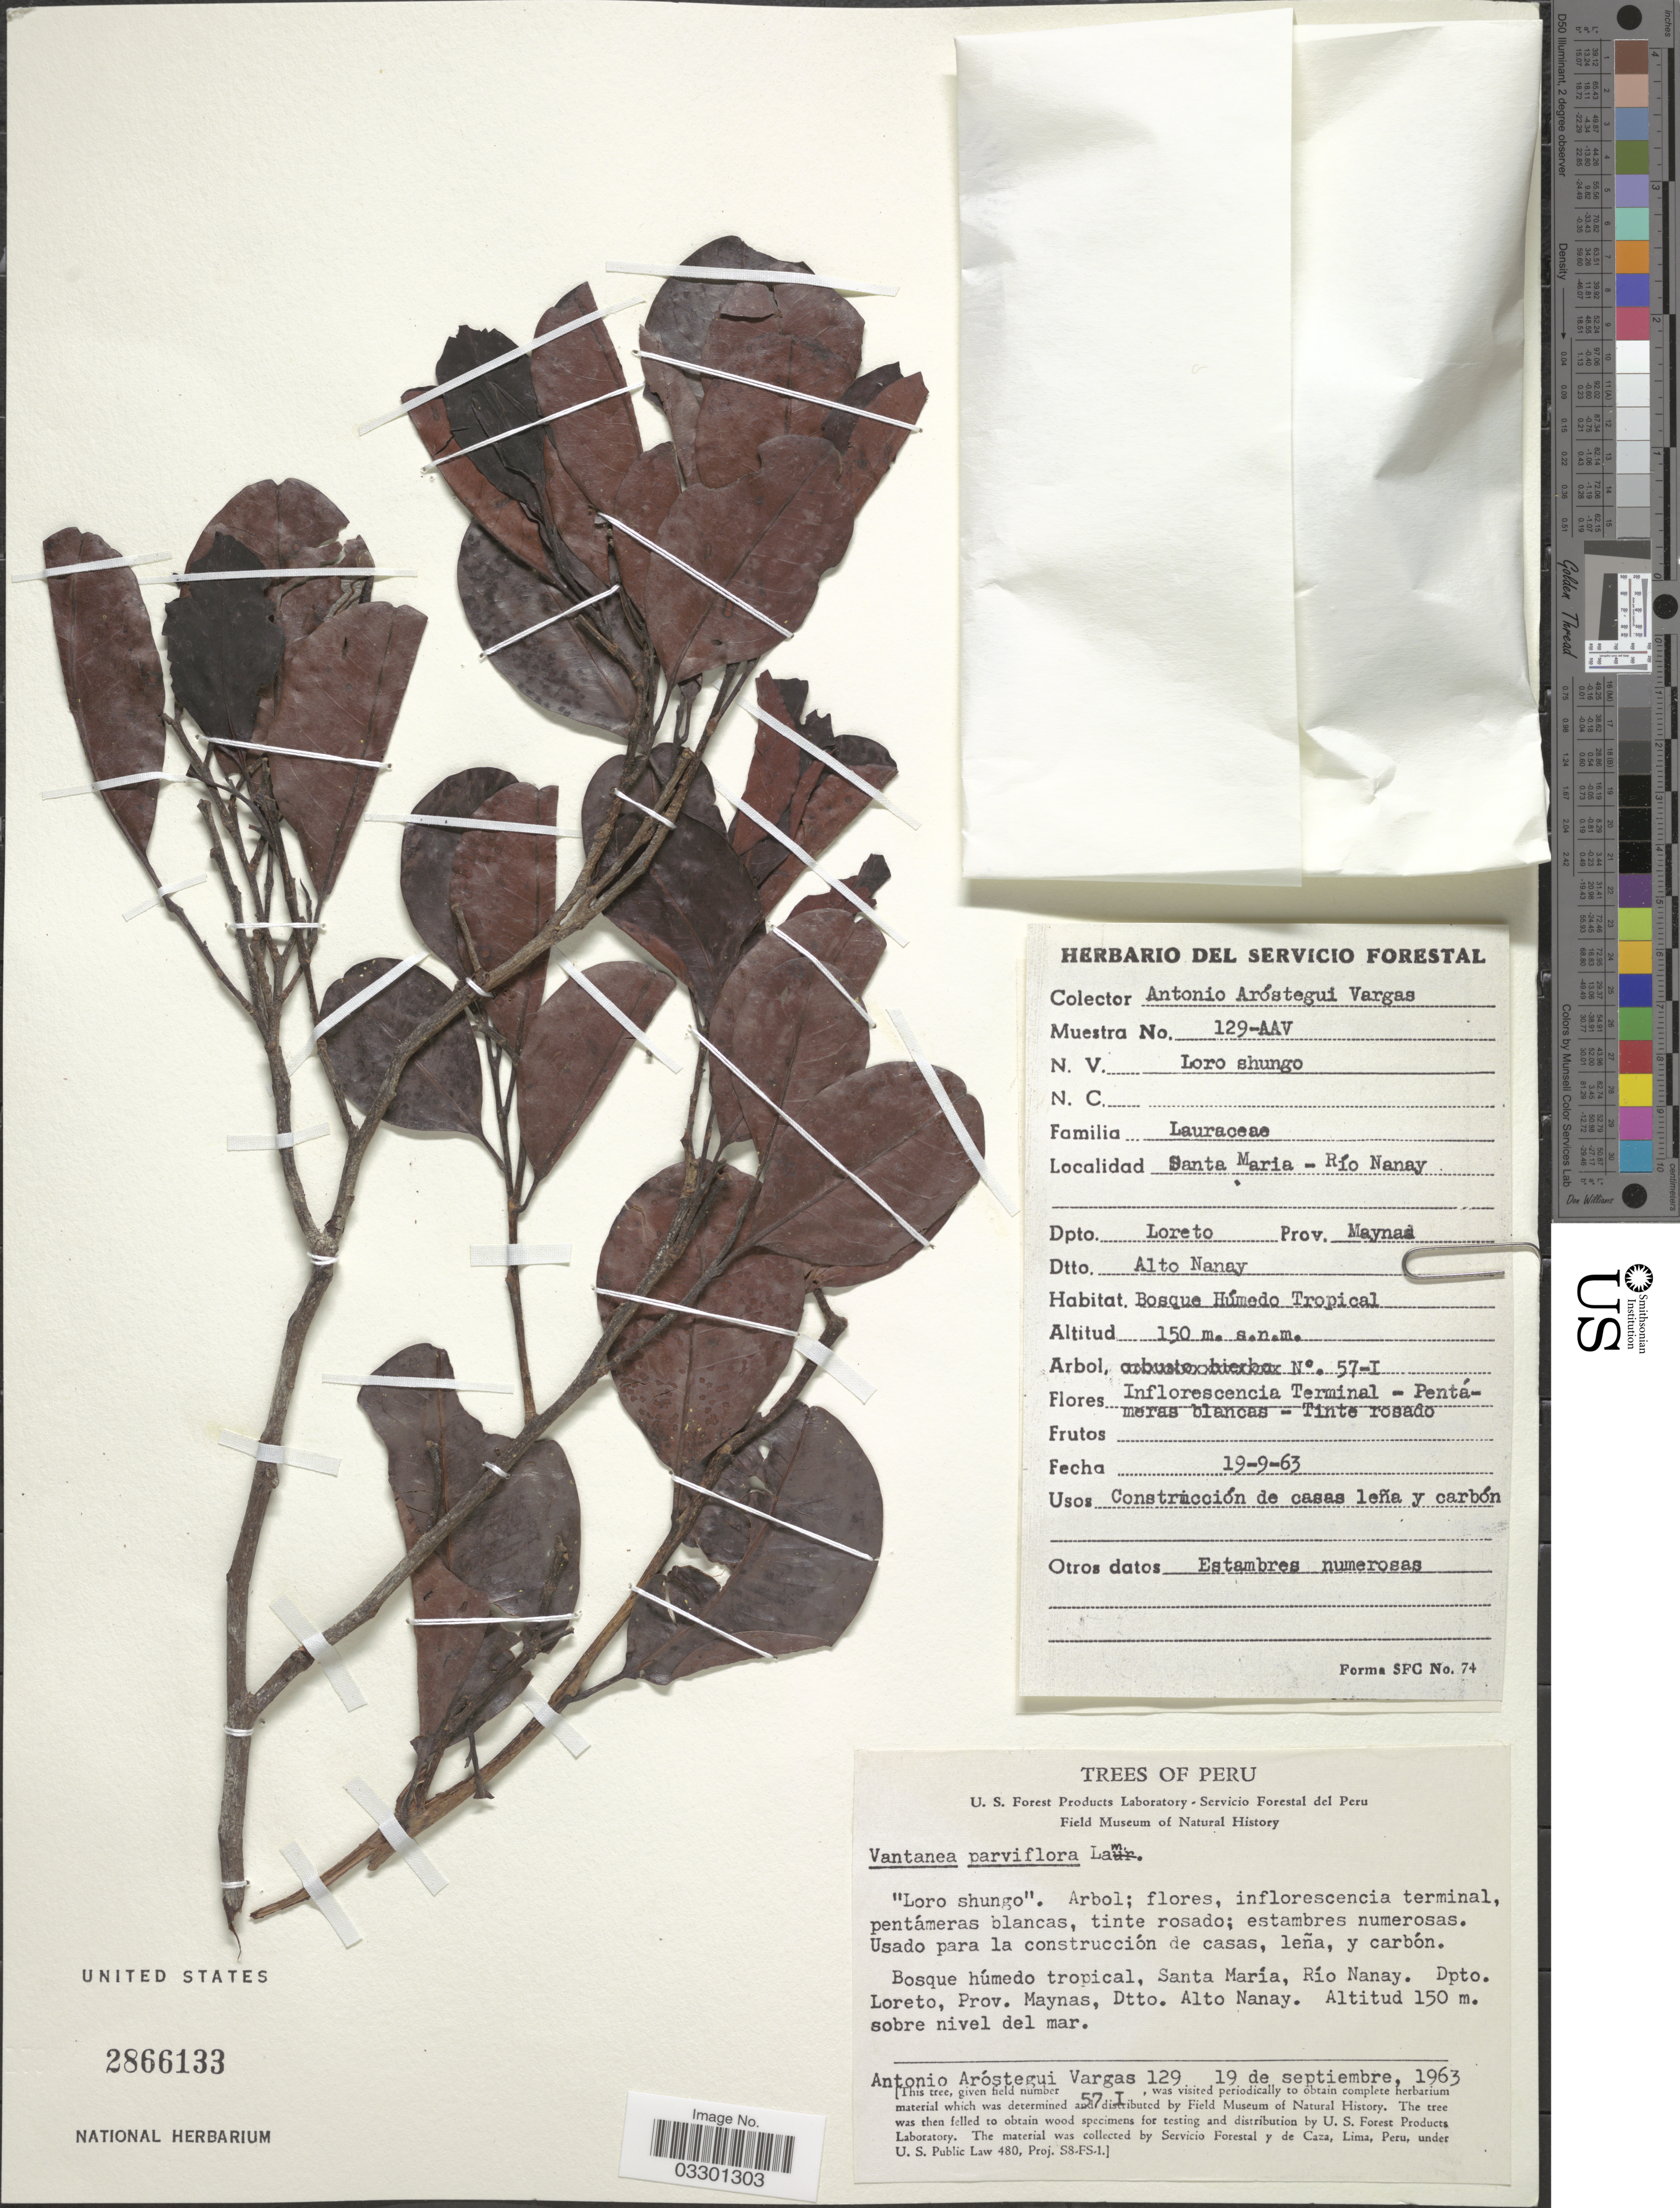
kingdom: Plantae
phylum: Tracheophyta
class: Magnoliopsida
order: Malpighiales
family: Humiriaceae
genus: Vantanea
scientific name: Vantanea parviflora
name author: Lam.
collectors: A. Vargas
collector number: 129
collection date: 1963-09-19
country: Peru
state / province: Loreto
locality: Bosque húmedo tropical, Santa María, Río Nanay. Dpto. Loreto, Prov. Maynas, Dtto. Alto Nanay.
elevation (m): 150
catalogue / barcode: US 2866133